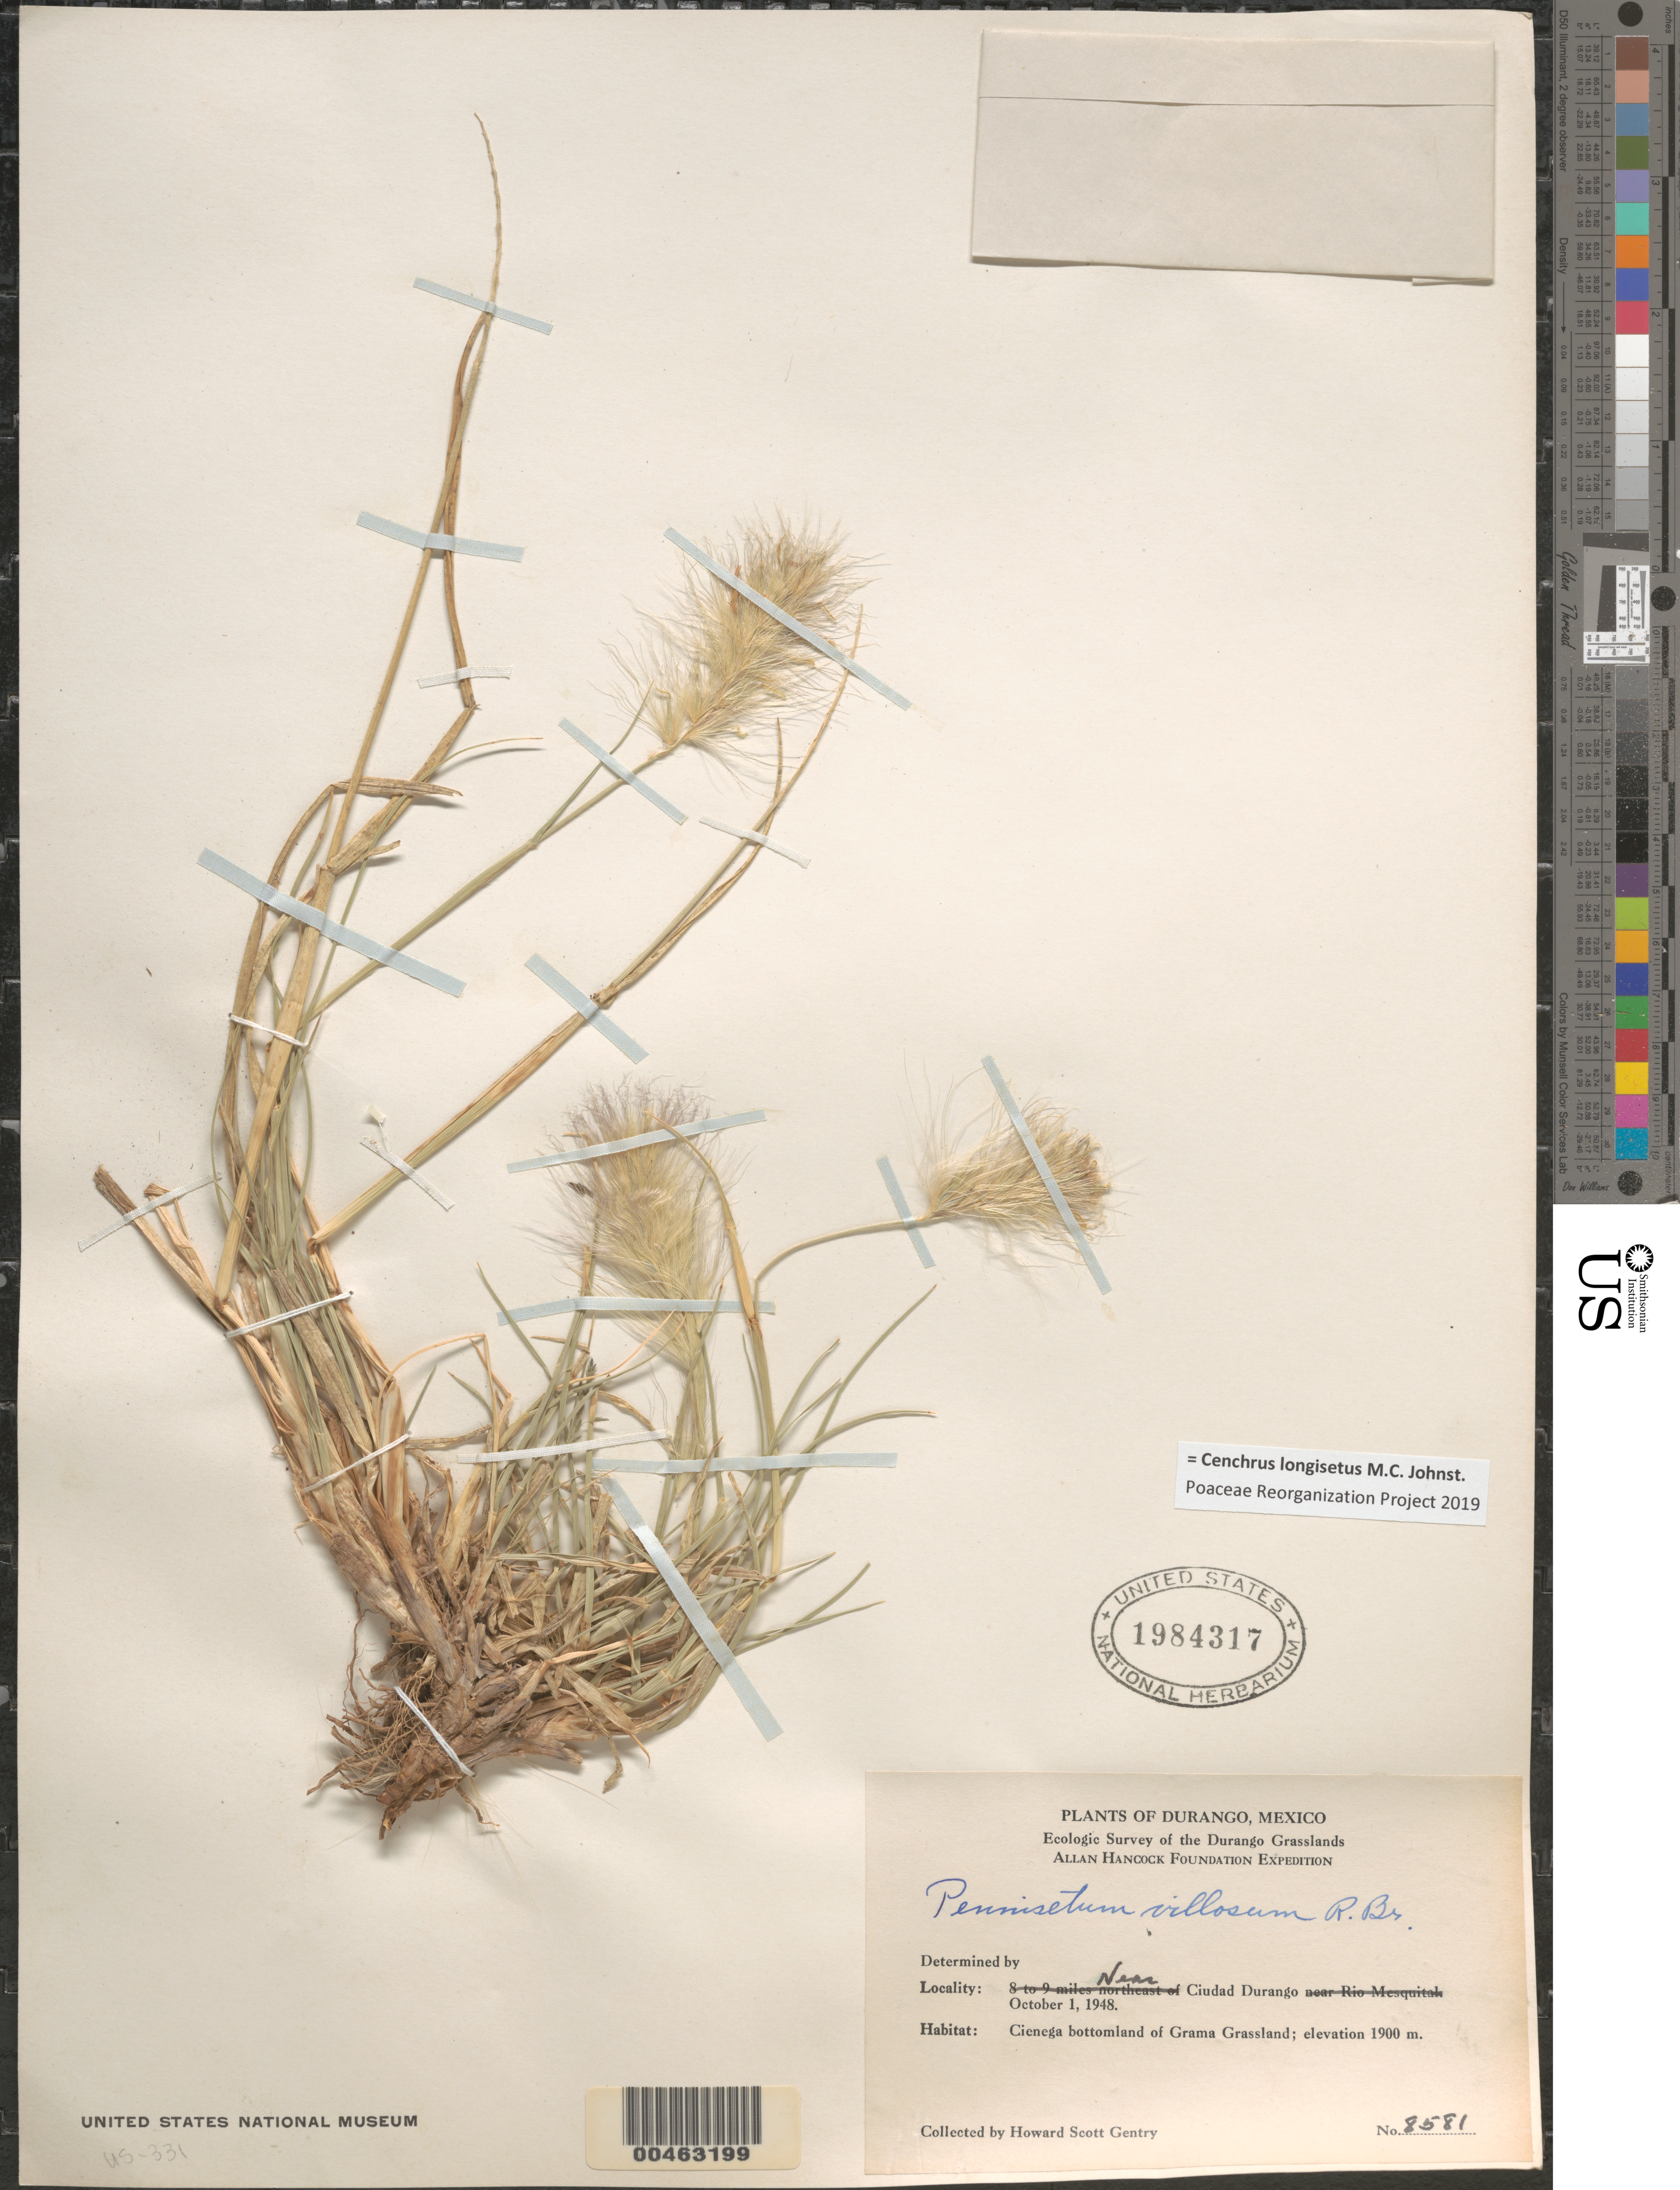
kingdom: Plantae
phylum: Tracheophyta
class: Liliopsida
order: Poales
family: Poaceae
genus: Cenchrus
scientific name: Cenchrus longisetus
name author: M.C. Johnst.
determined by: Poaceae Reorganization Project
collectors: H. S. Gentry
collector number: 8581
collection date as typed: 1 Oct 1948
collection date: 1948-10-01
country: Mexico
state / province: Durango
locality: Near Ciudad Durango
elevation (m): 1900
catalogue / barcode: US 1984317